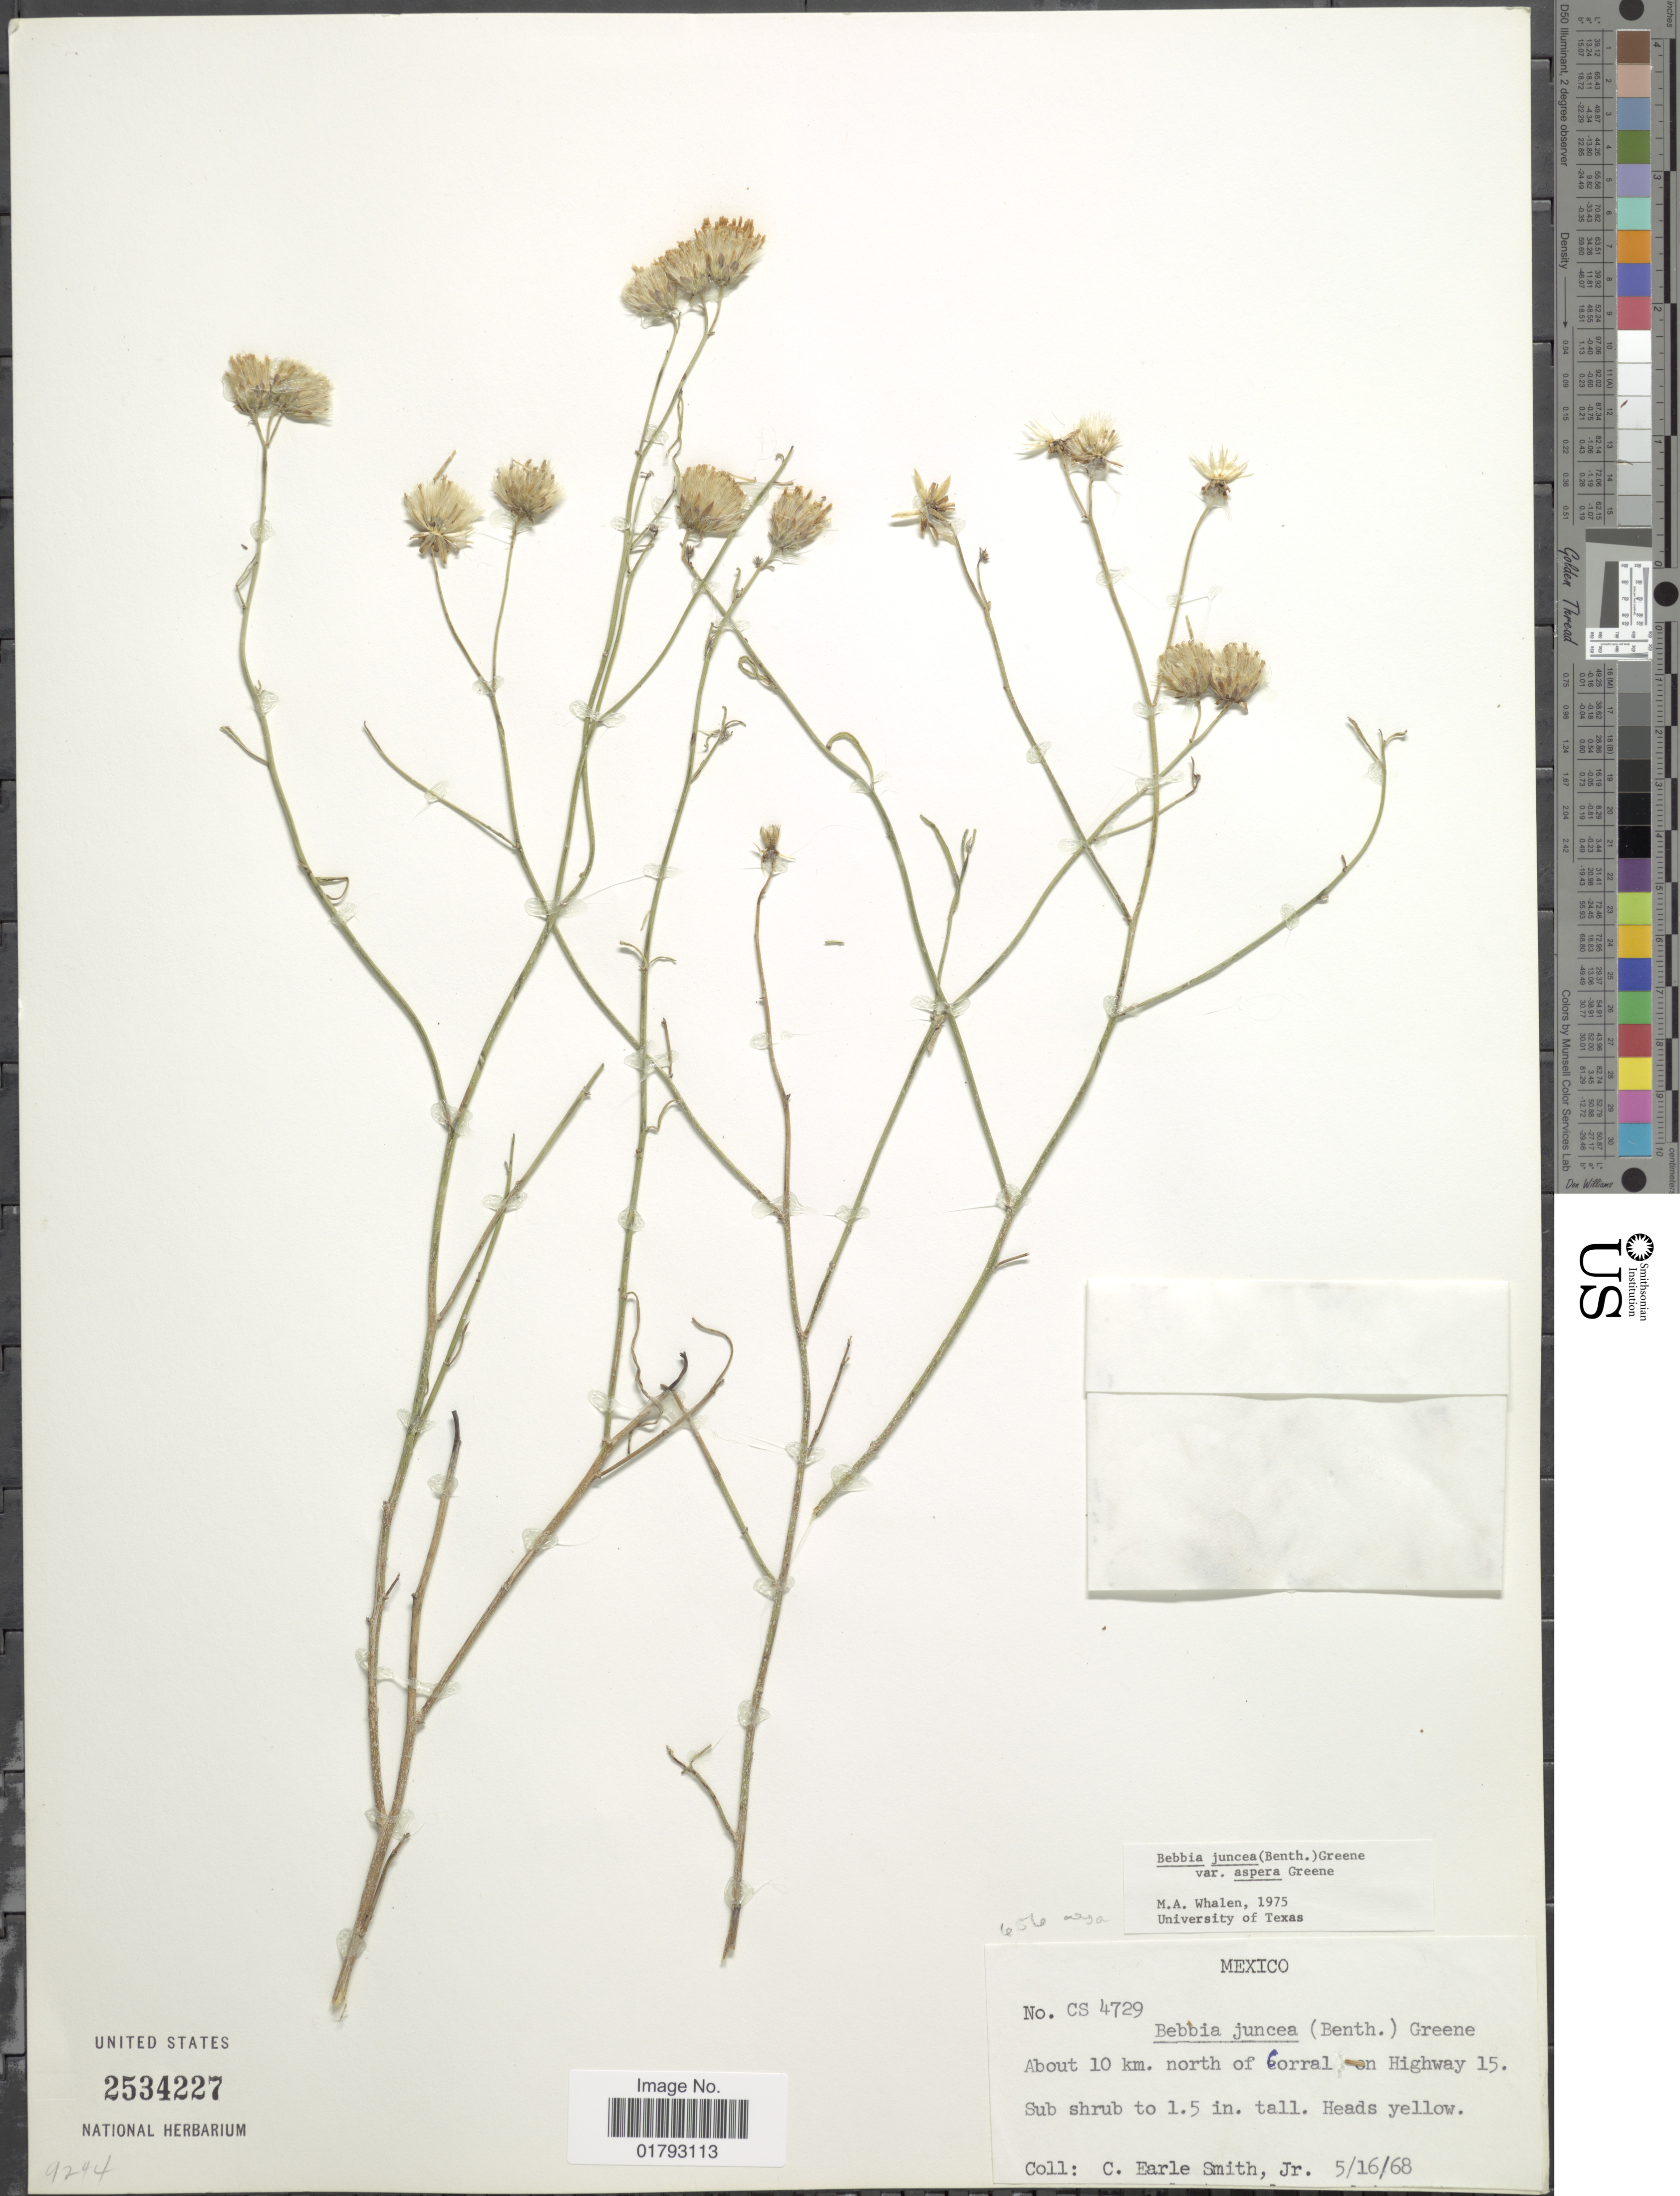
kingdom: Plantae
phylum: Tracheophyta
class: Magnoliopsida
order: Asterales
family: Asteraceae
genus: Bebbia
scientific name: Bebbia juncea var. aspera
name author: Greene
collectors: C. E. Smith Jr.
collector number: CS4729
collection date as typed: Transcribed d/m/y: 16/5/68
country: Mexico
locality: About 10 km. north of Corral on Highway 15.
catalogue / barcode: US 2534227